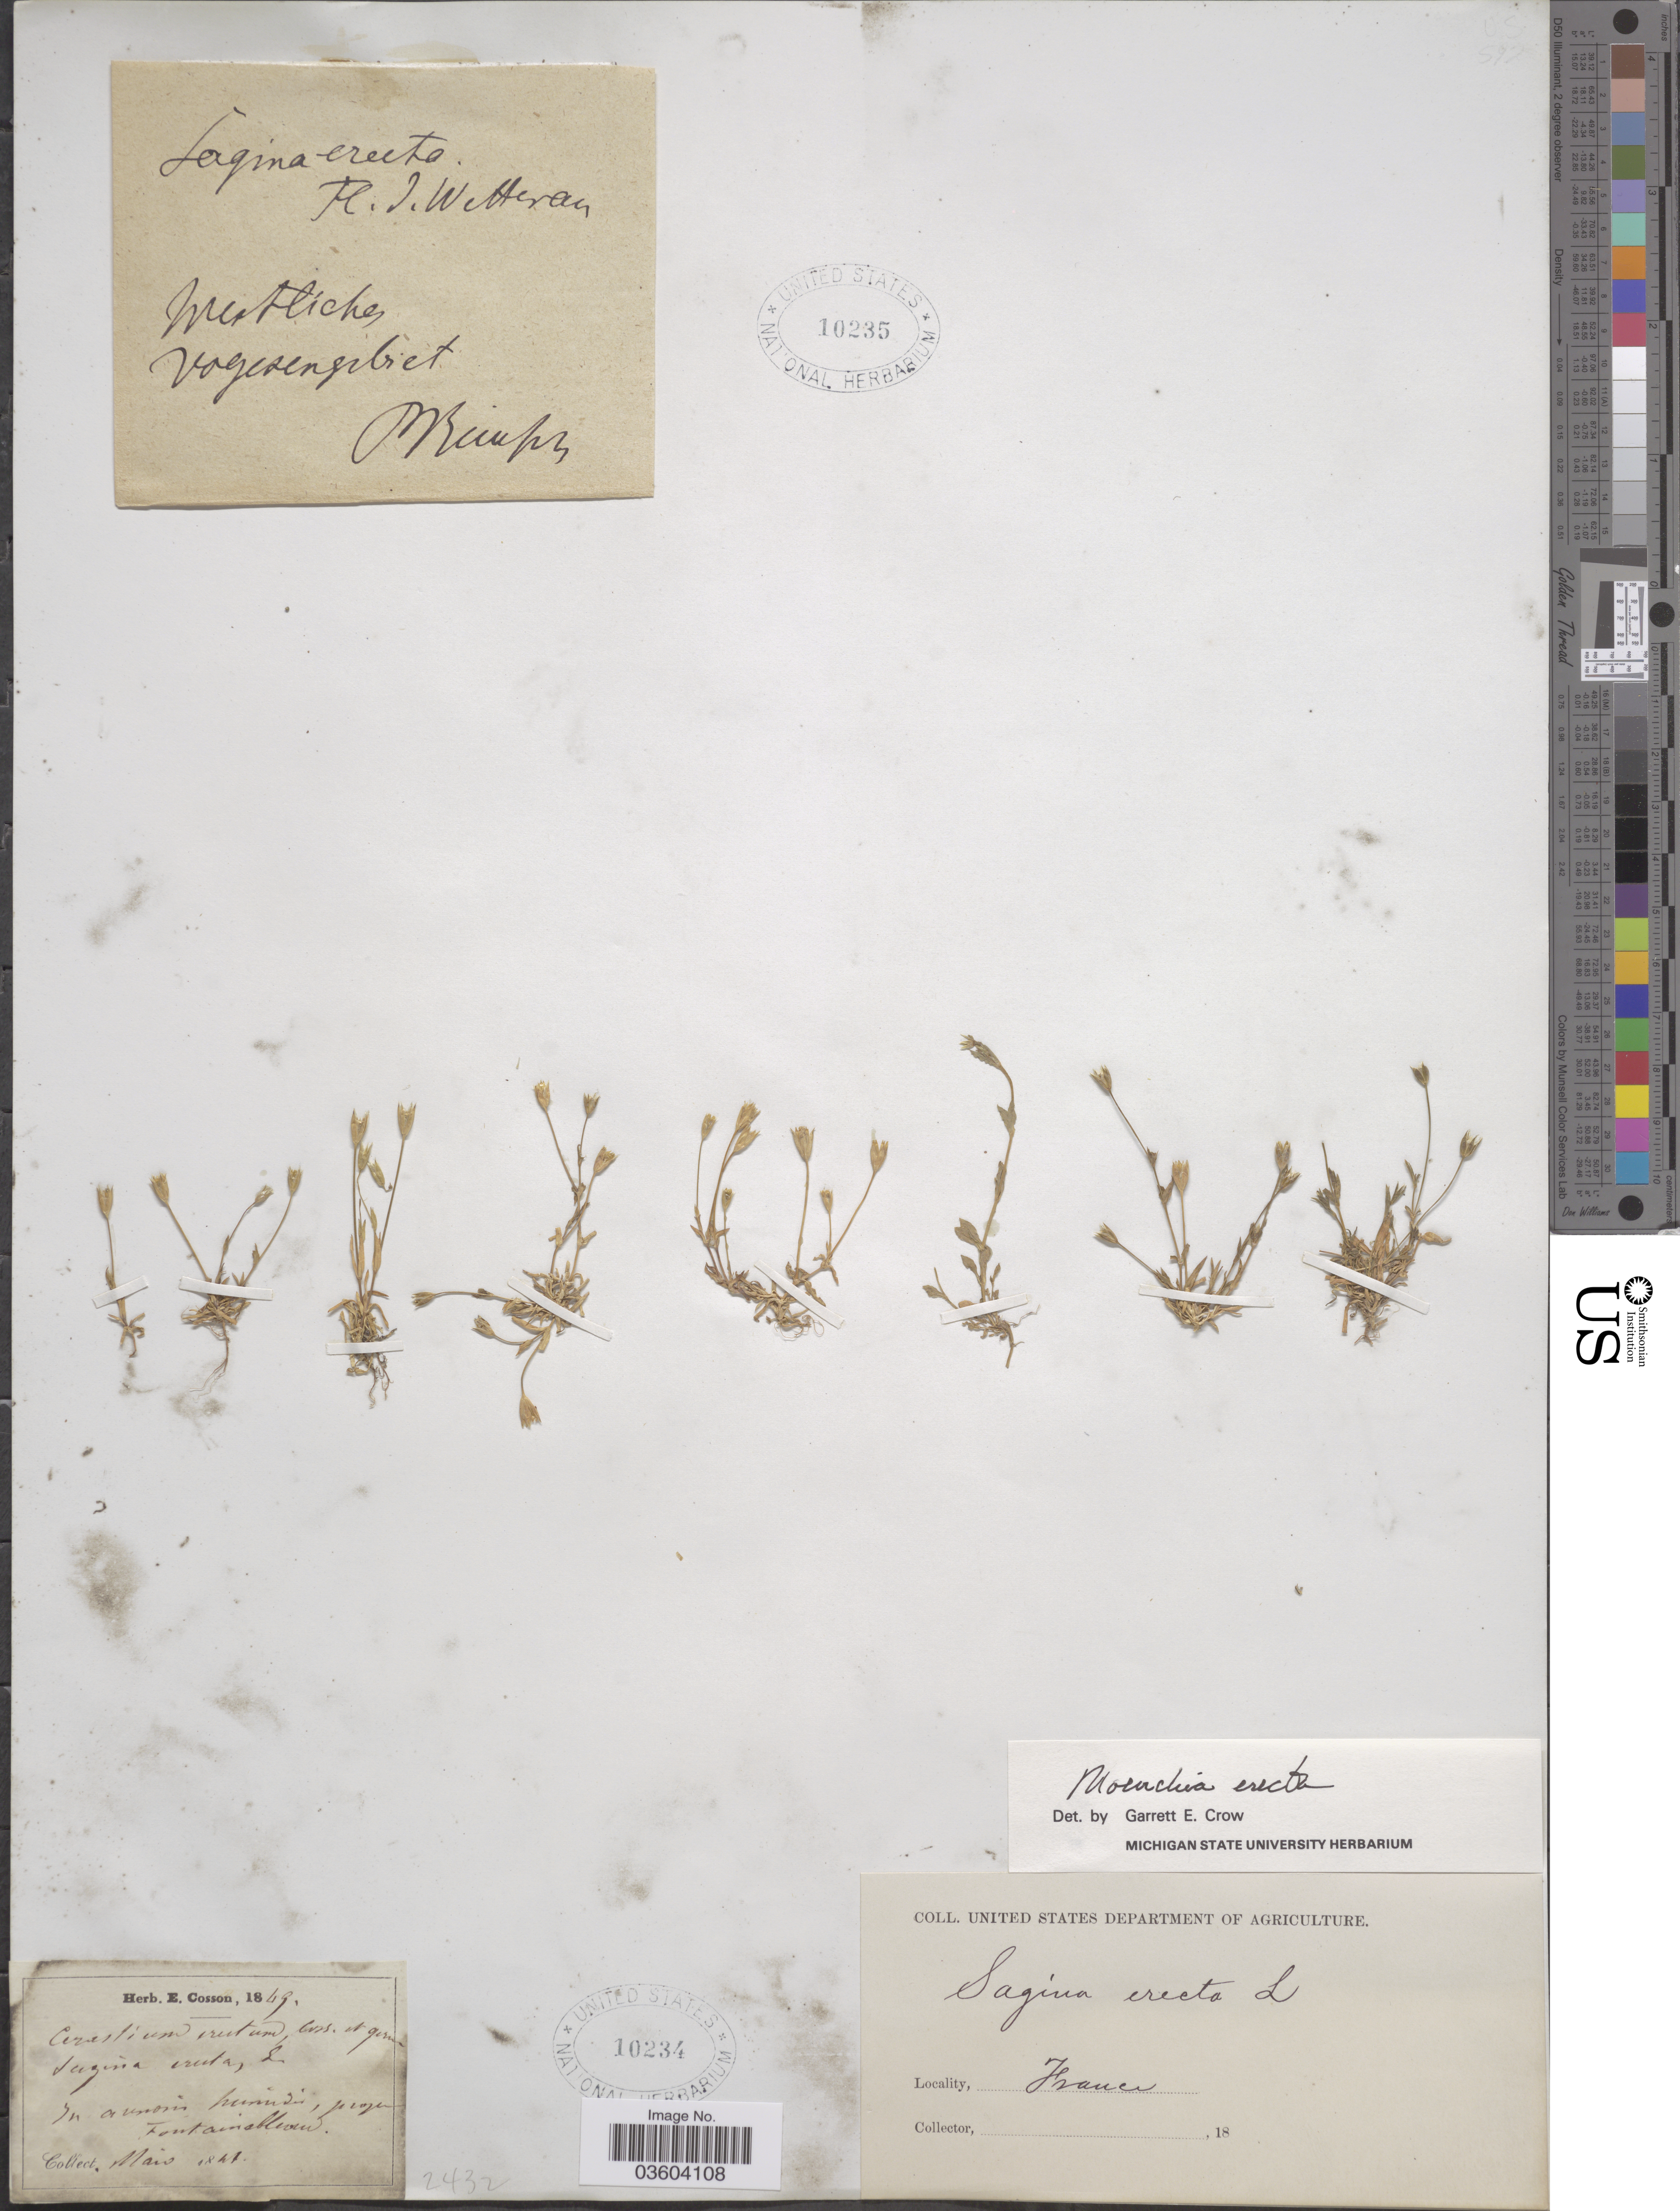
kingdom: Plantae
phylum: Tracheophyta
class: Magnoliopsida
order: Caryophyllales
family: Caryophyllaceae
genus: Moenchia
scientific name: Moenchia erecta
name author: (L.) G. Gaertn. et al.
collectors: P. Reinsch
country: France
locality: Mestliche [interpreted], Vogesengebiet.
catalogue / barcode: US 10235-2